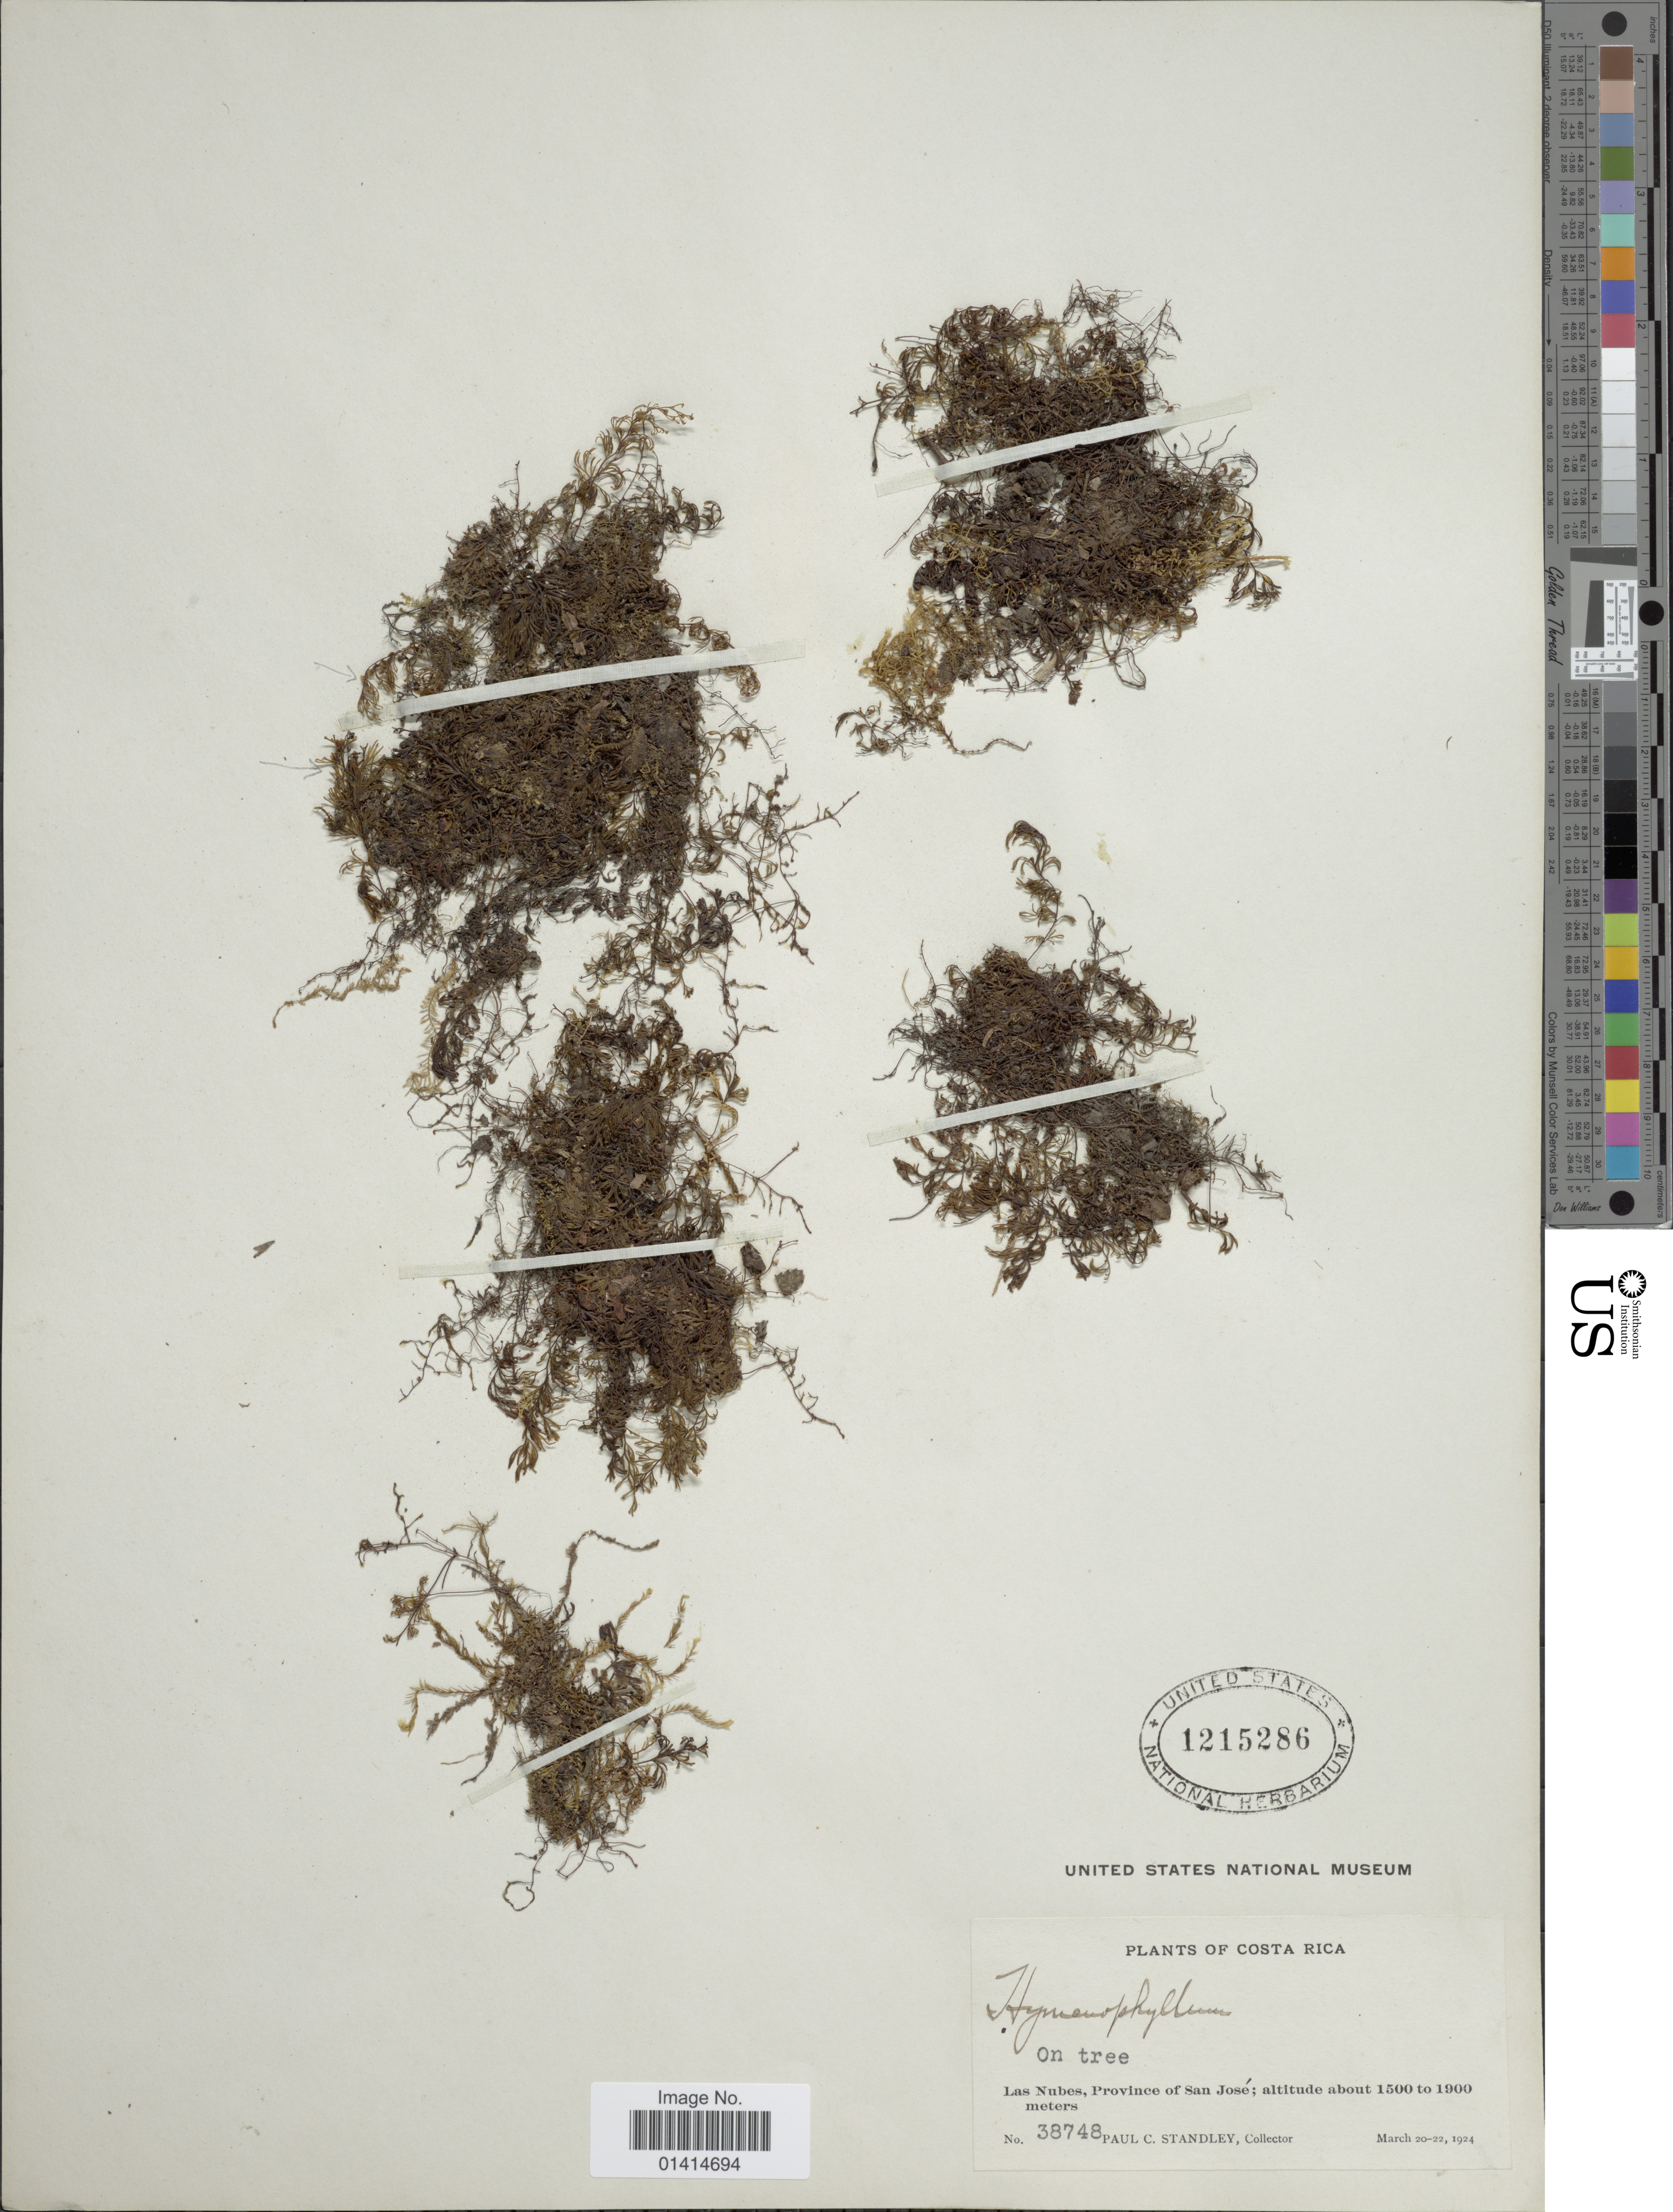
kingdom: Plantae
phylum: Tracheophyta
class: Polypodiopsida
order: Hymenophyllales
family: Hymenophyllaceae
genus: Hymenophyllum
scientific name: Hymenophyllum tunbrigense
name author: (L.) Small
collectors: P. C. Standley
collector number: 38748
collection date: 1924-03-20/1924-03-22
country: Costa Rica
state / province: San José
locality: Las Nubes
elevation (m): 1500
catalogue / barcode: US 1215286